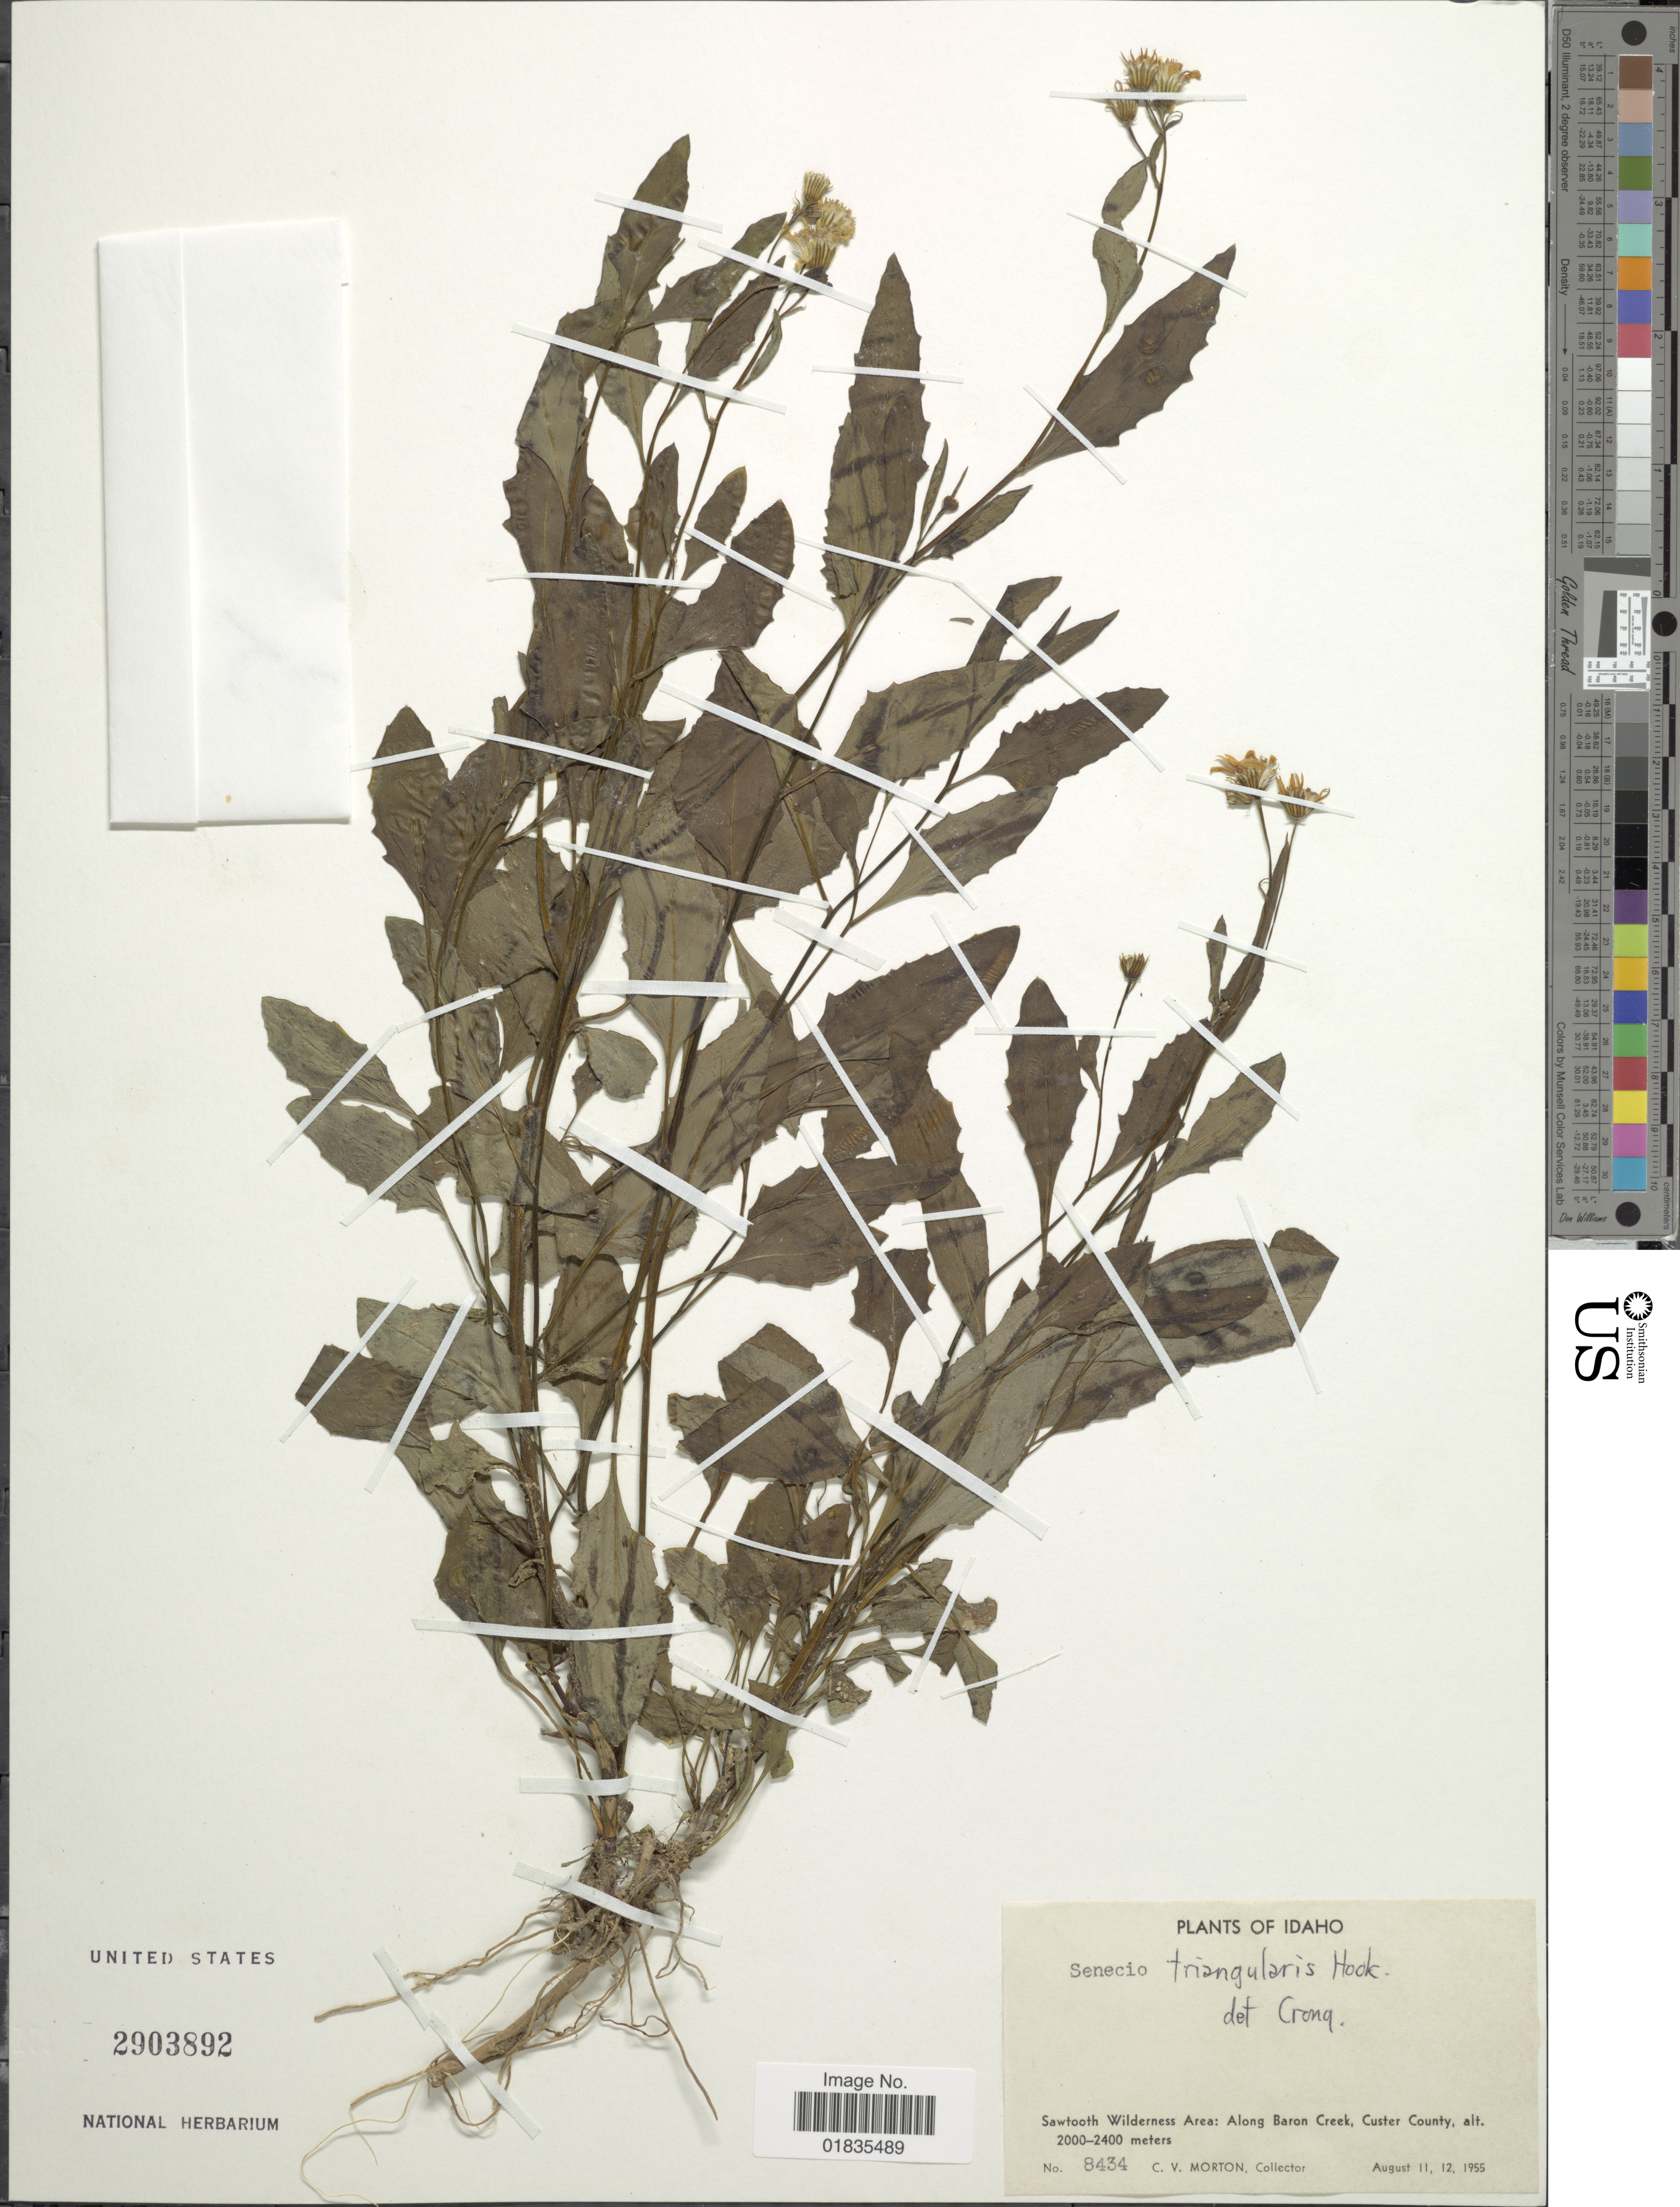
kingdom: Plantae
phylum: Tracheophyta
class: Magnoliopsida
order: Asterales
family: Asteraceae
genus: Senecio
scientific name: Senecio triangularis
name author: Hook.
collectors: C. V. Morton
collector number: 8434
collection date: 1955-08-11/1955-08-12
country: United States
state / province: Idaho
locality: Sawtooth Wilderness Area: Along Baron Creek, Custer County.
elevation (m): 2000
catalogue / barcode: US 2903892